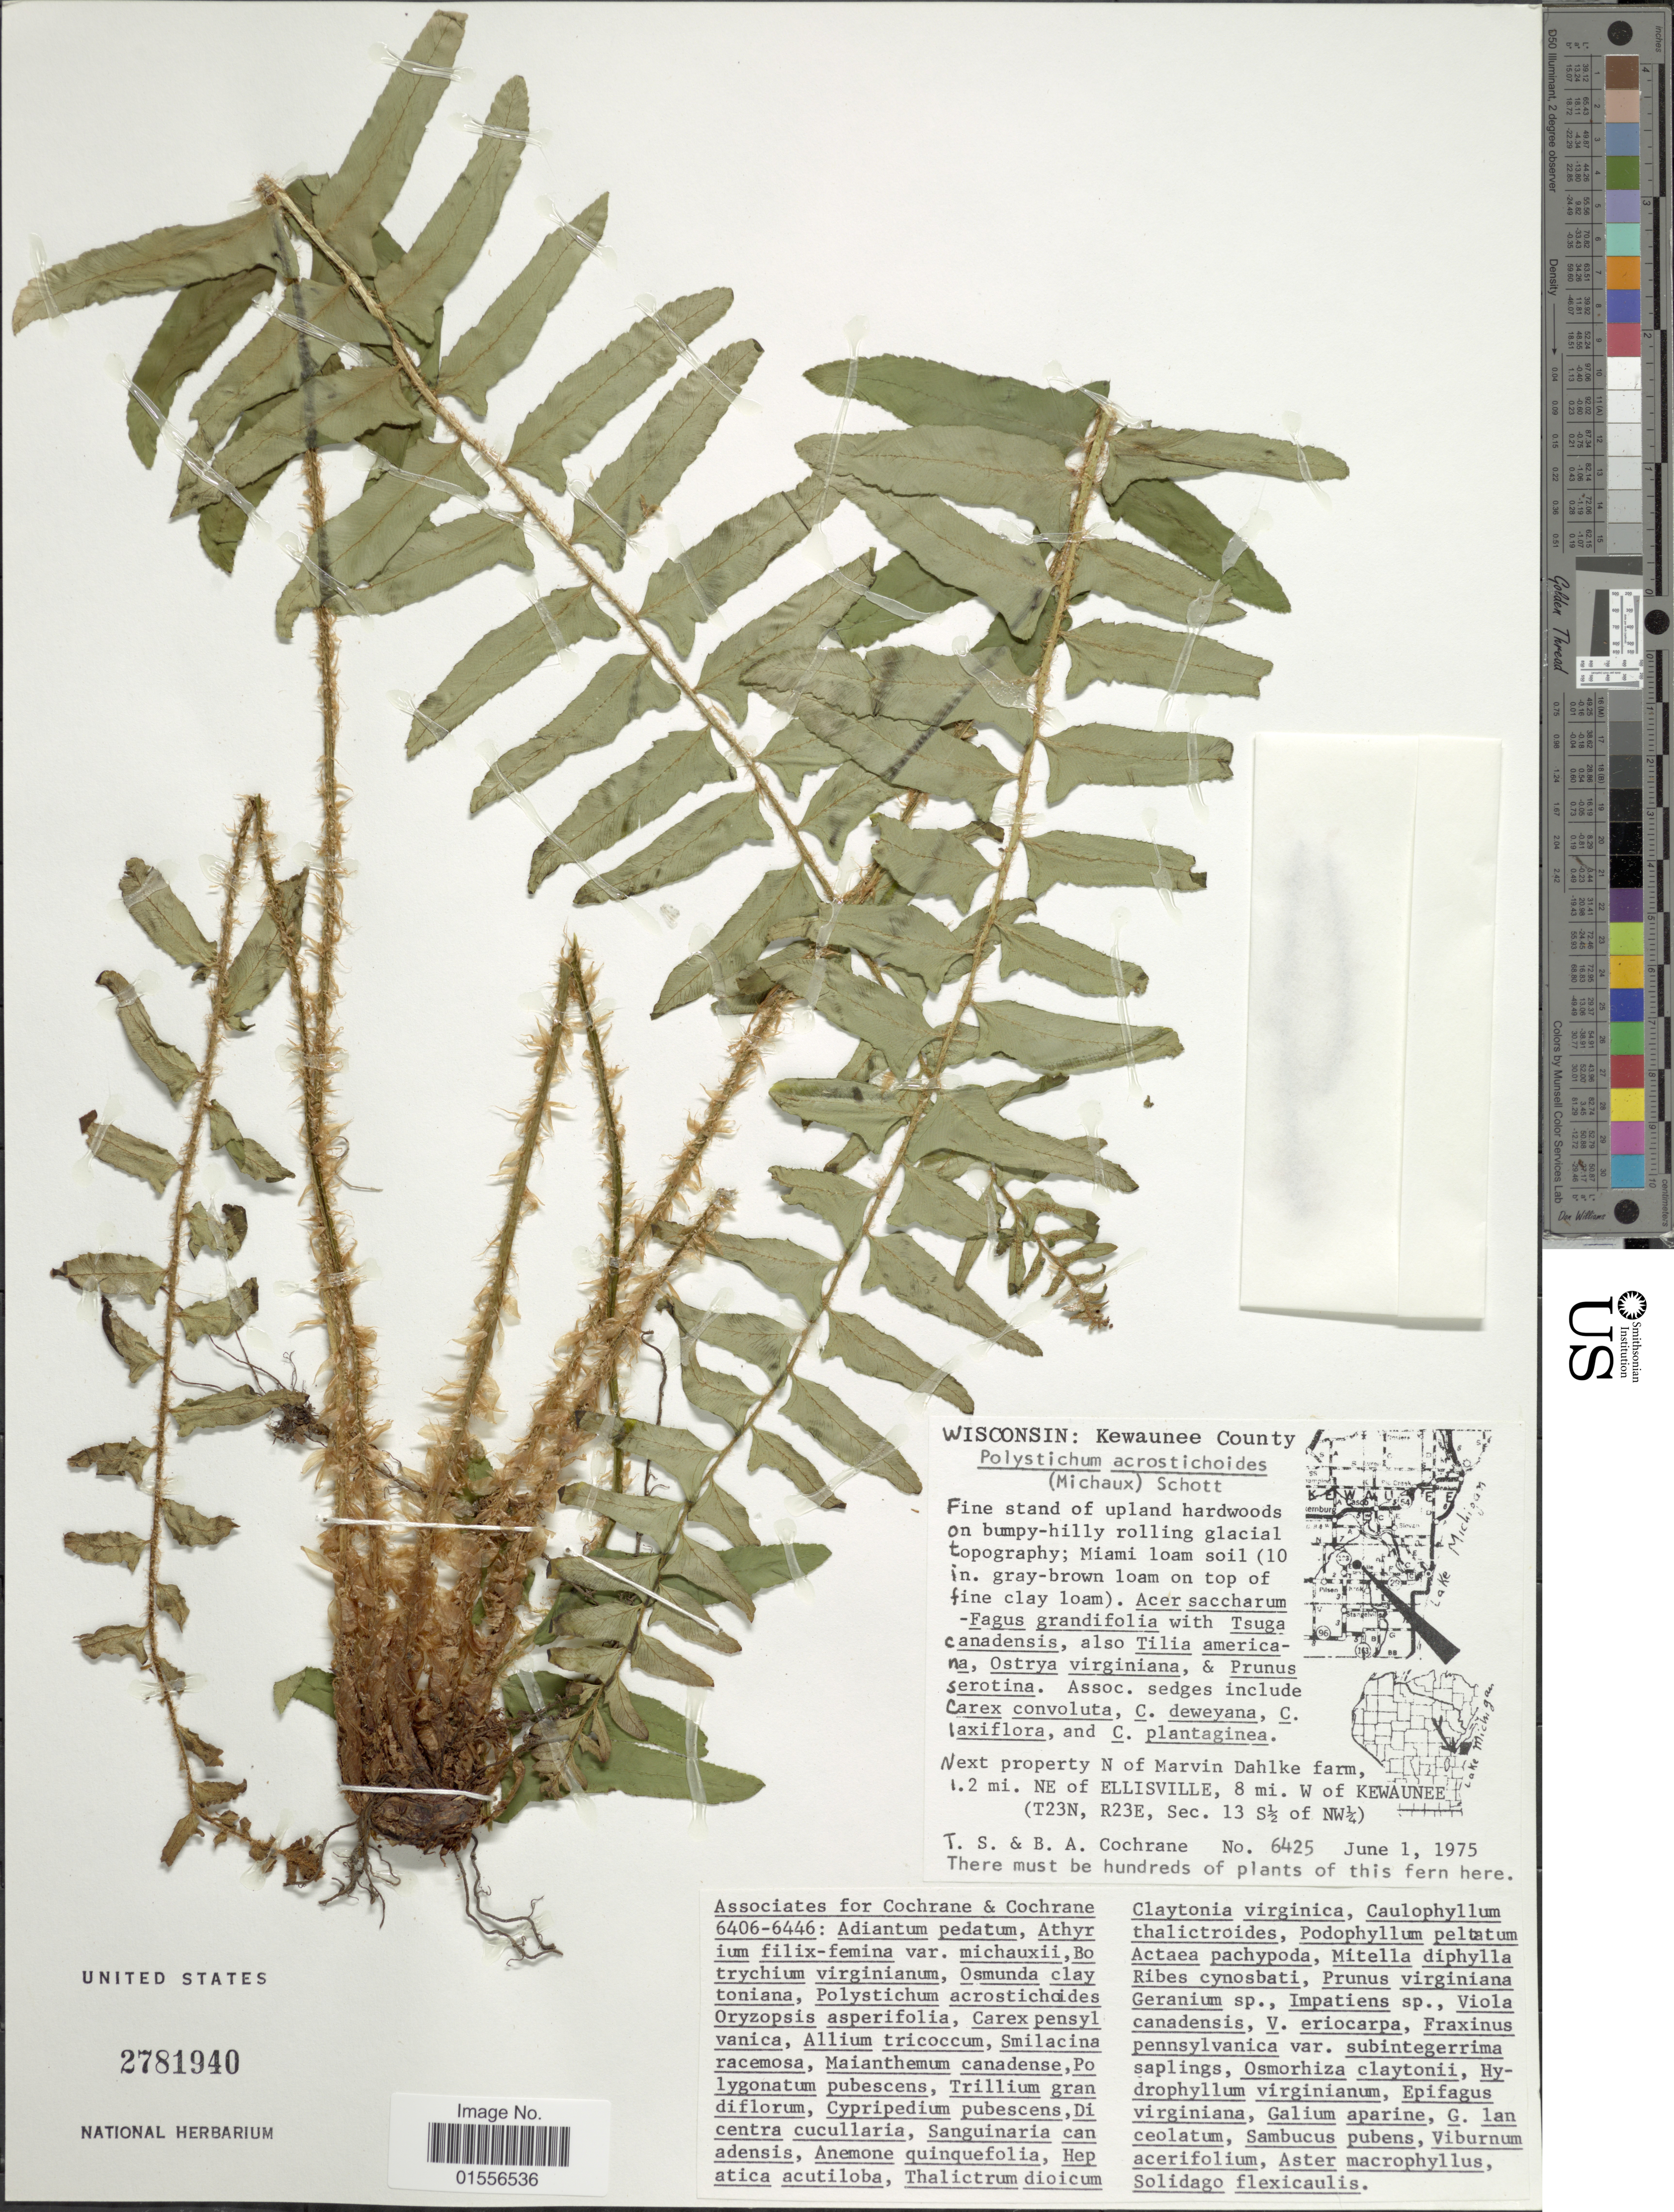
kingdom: Plantae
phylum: Tracheophyta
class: Polypodiopsida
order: Polypodiales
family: Dryopteridaceae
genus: Polystichum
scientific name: Polystichum acrostichoides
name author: (Michx.) Schott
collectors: T. S. Cochrane & B. Cochrane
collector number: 6425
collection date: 1975-06-01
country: United States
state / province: Wisconsin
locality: Kewaunee County, next property N of Marvin Dahlke farm, 1.2 mi. NE of Ellisville, 8 mi. W of Kewaunee (T23N, R23E, Sec. 13 S1/2 of NW1/4).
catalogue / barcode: US 2781940